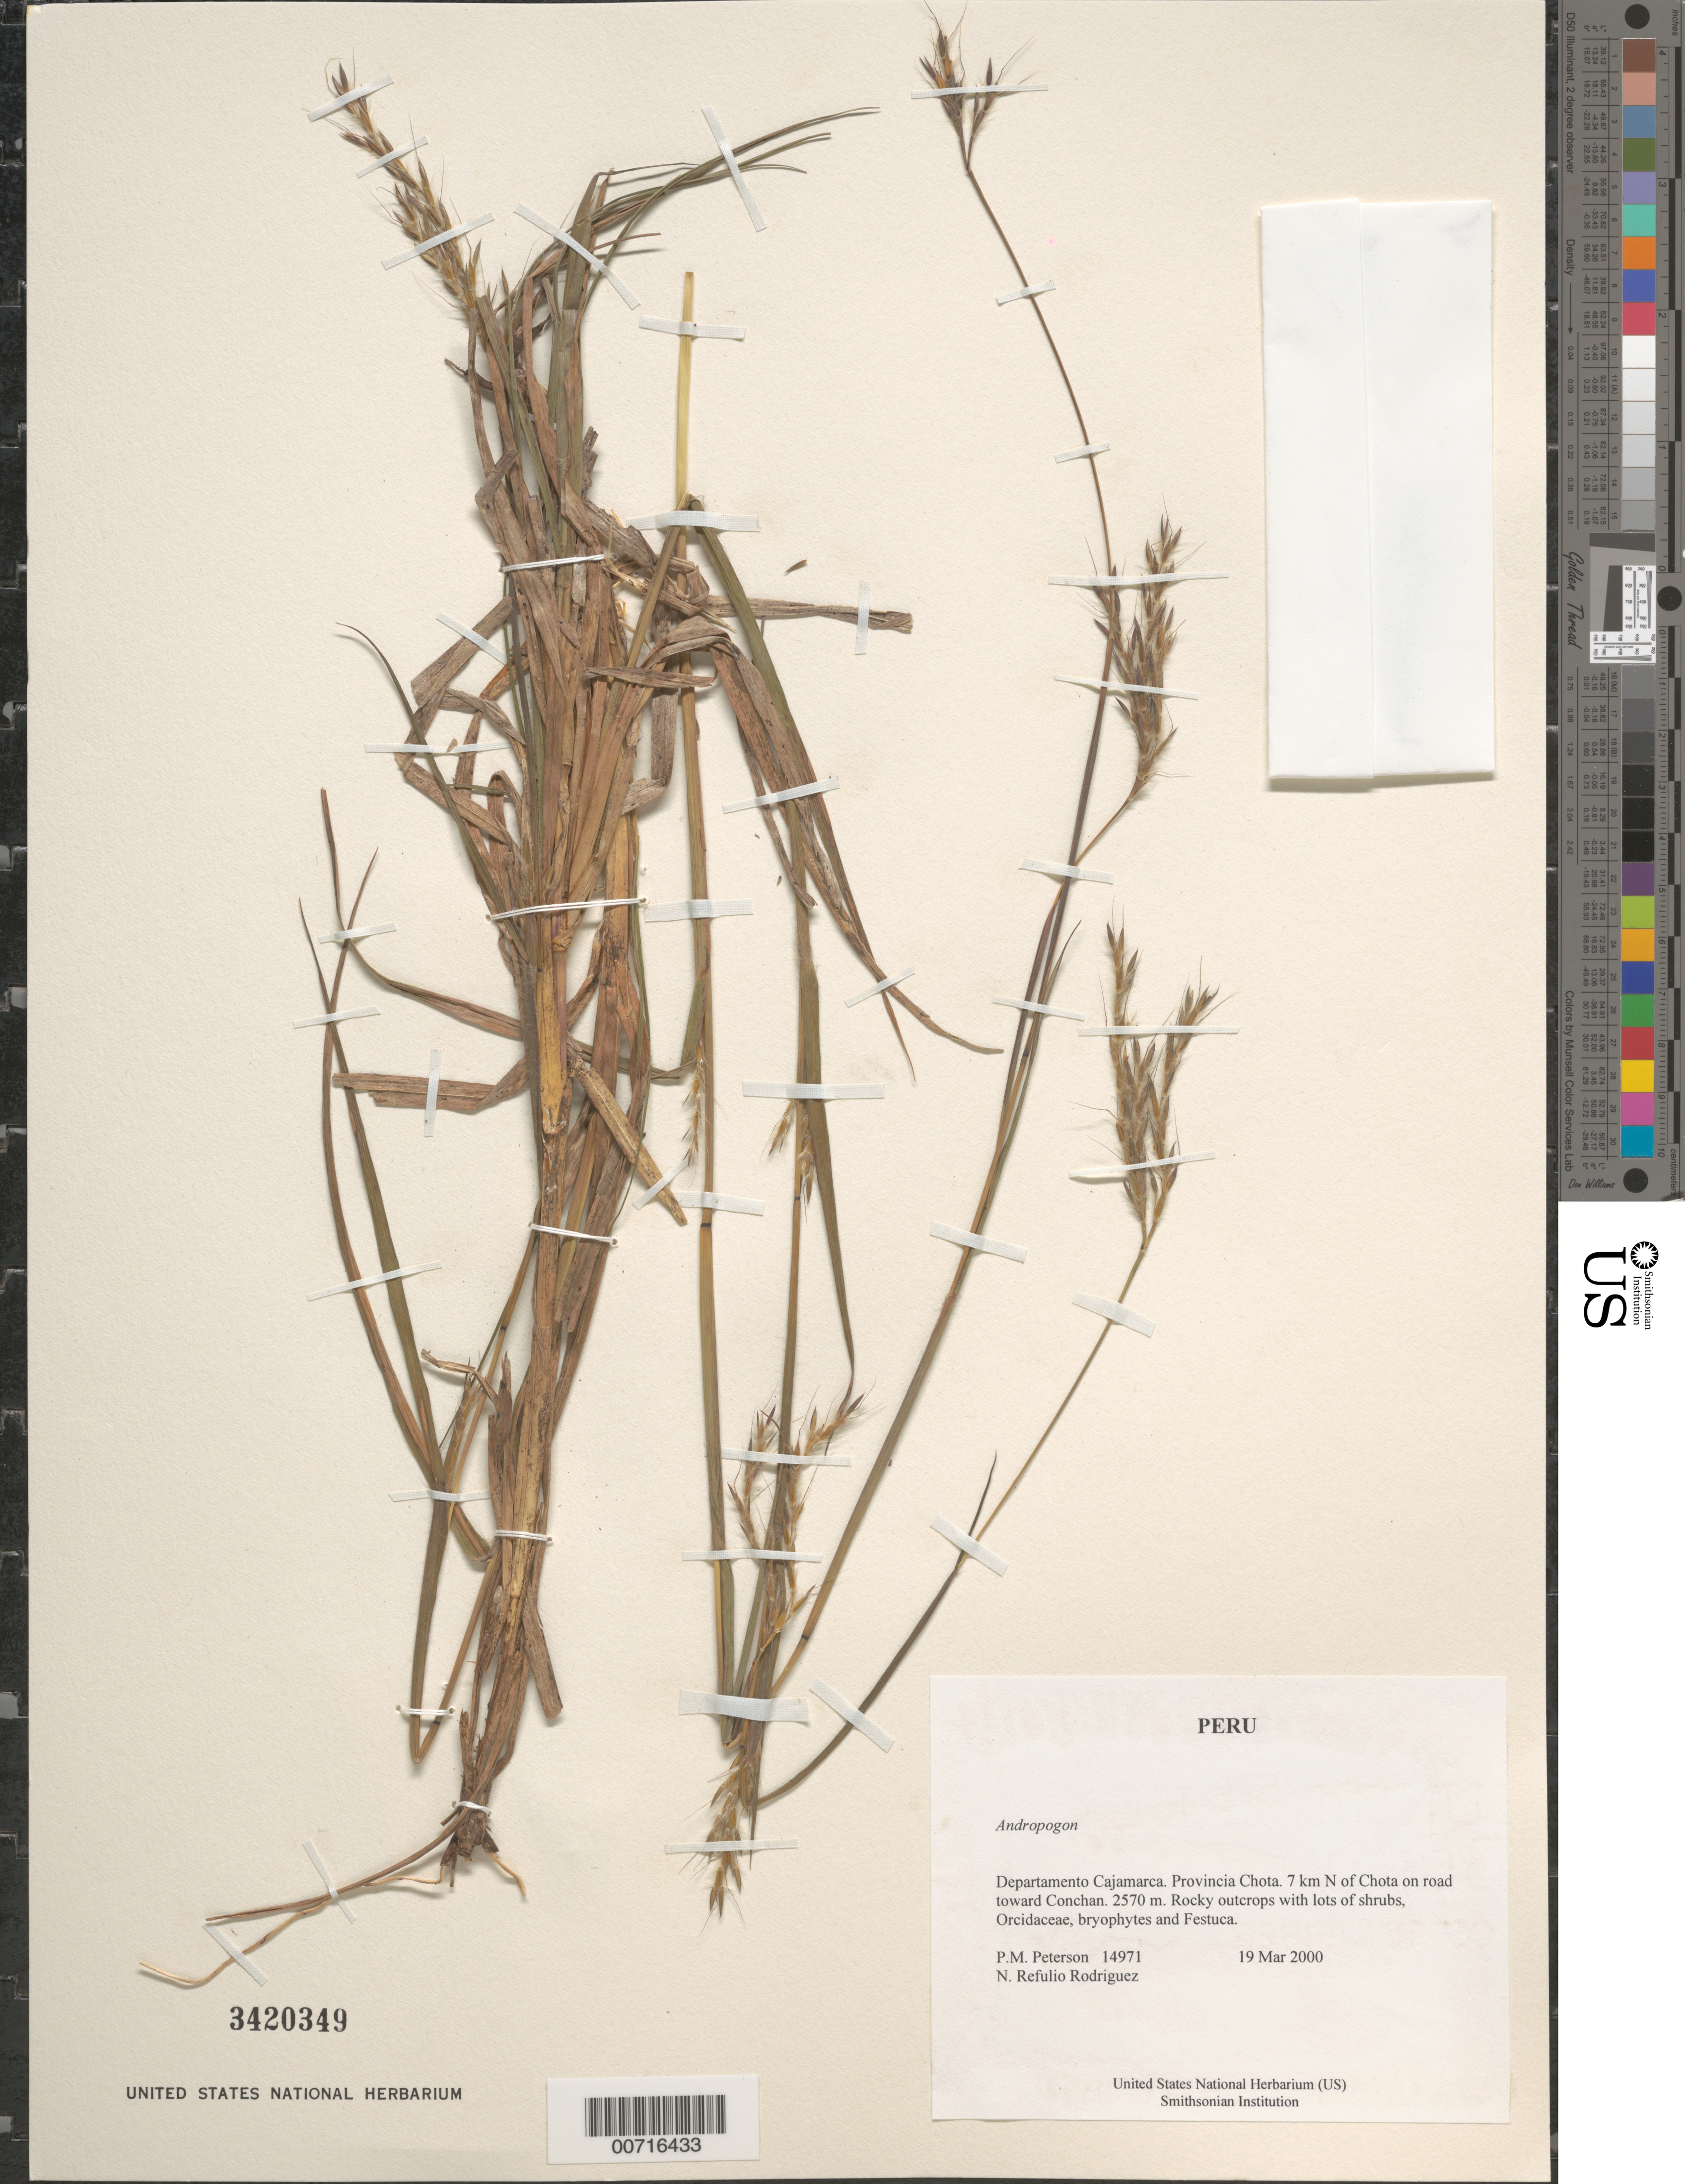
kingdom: Plantae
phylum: Tracheophyta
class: Liliopsida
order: Poales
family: Poaceae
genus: Andropogon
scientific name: Andropogon sp.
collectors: P. M. Peterson & N. Refulio-Rodríguez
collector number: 14971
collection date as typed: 19 Mar 2000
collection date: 2000-03-19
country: Peru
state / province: Cajamarca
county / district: Chota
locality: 7 km N of Chota on road toward Conchan.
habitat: Rocky outcrops with lots of shrubs, Orcidaceae, bryophytes and Festuca.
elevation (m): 2570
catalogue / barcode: US 3420349